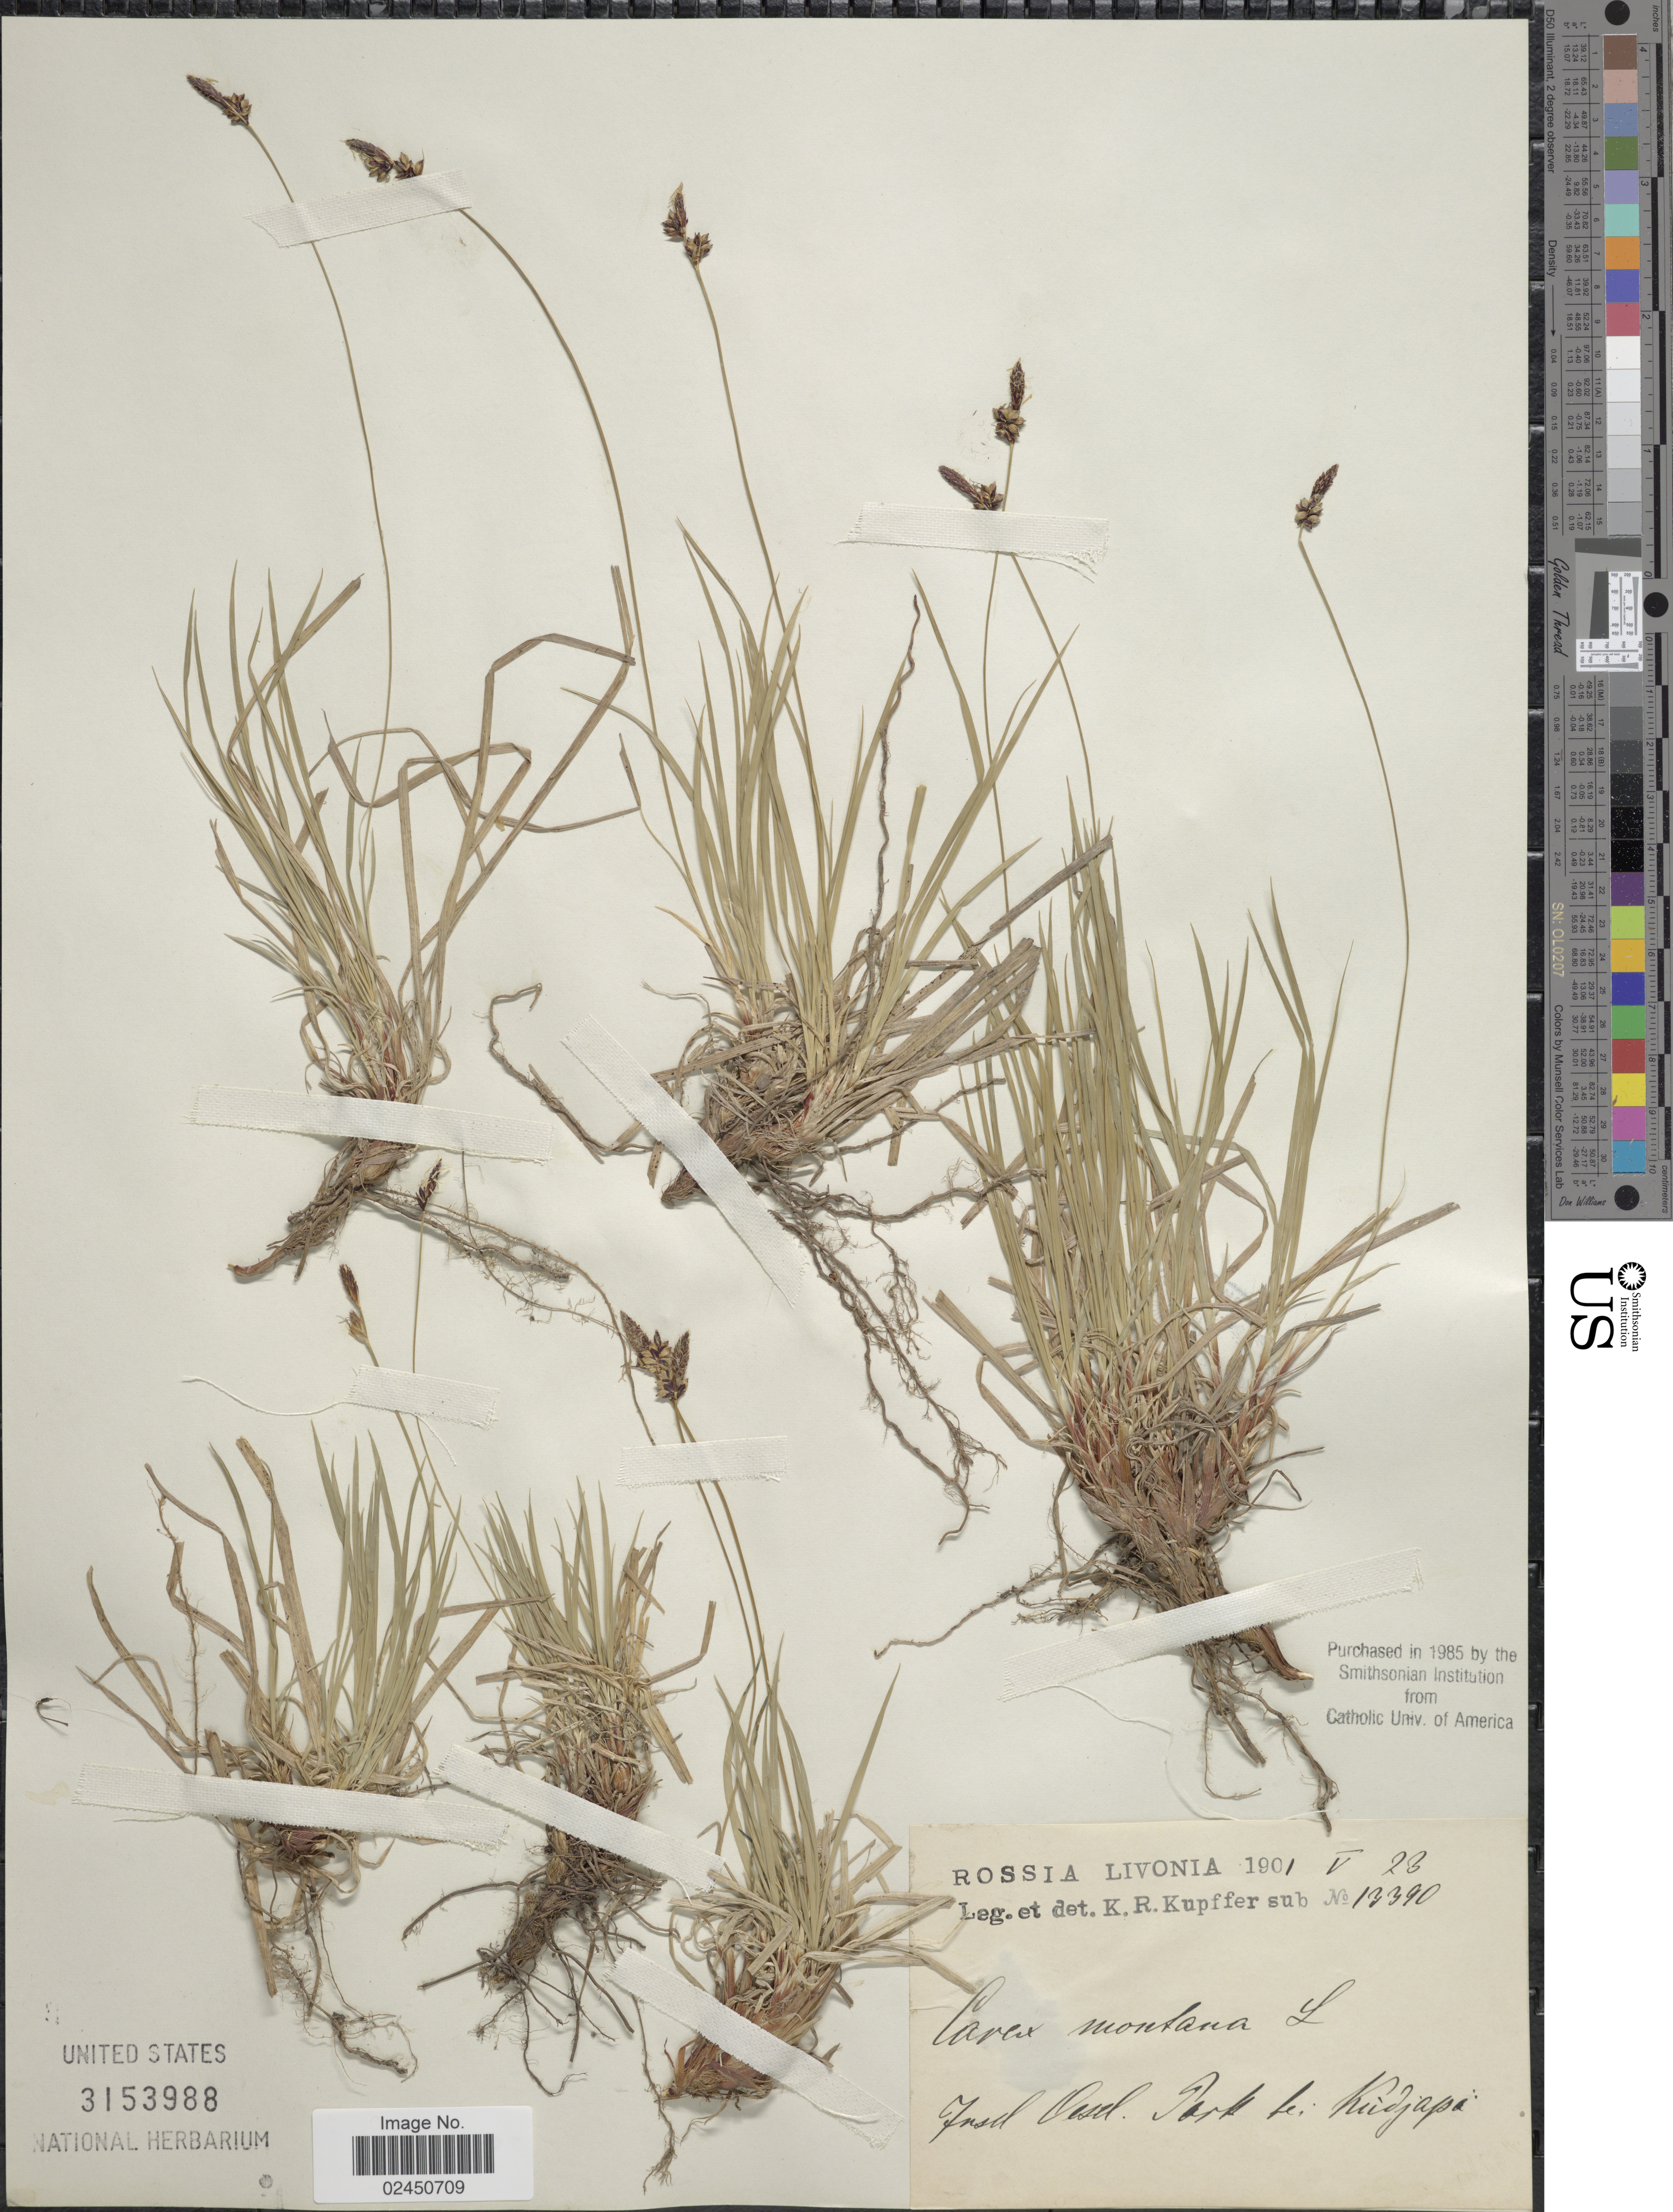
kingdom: Plantae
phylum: Tracheophyta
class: Liliopsida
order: Poales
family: Cyperaceae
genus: Carex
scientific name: Carex montana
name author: L.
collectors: K. Kupffer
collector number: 13390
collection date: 1901-05-23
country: Estonia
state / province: Saare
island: Saaremaa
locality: Rossia, Livonia, Insel Oesel. Port. le Kudjapa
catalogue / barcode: US 3153988